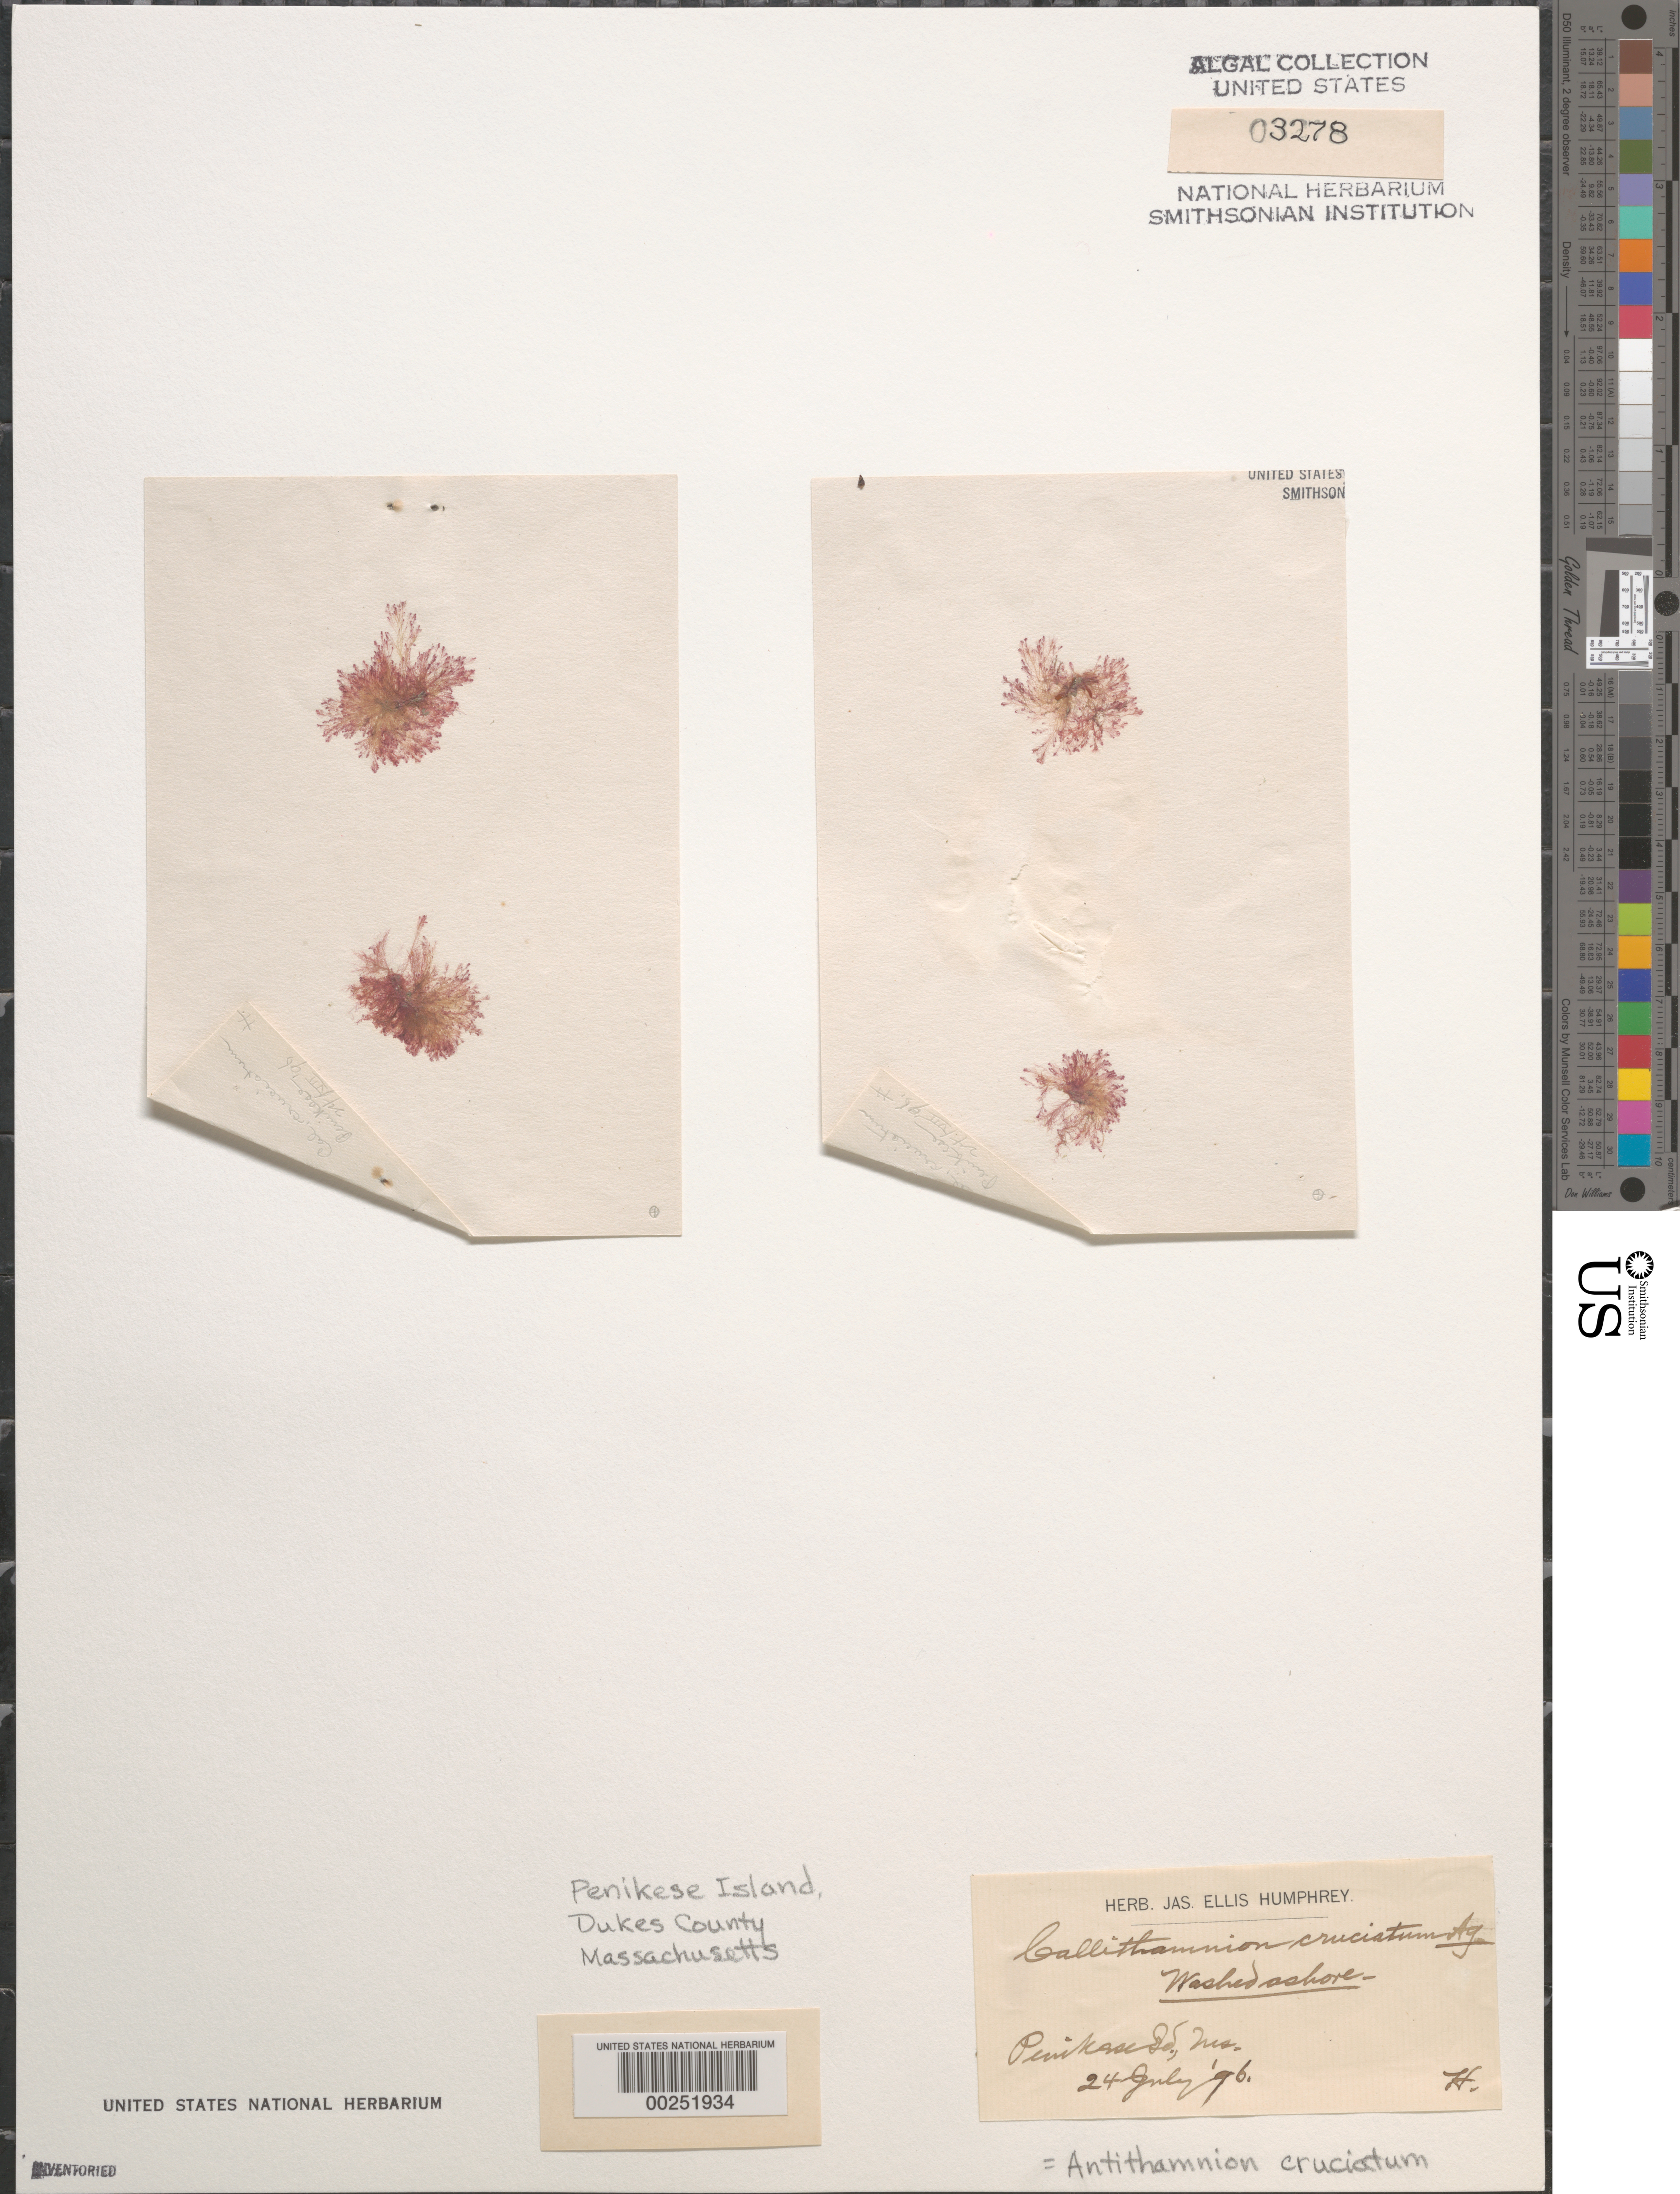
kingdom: Plantae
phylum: Rhodophyta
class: Florideophyceae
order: Ceramiales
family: Ceramiaceae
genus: Antithamnion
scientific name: Antithamnion cruciatum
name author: (C. Agardh) Näg.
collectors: J. Humphrey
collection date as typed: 24 Jul 1896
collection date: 1896-07-24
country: United States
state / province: Massachusetts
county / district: Dukes County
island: Penikese Island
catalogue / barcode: US 3278